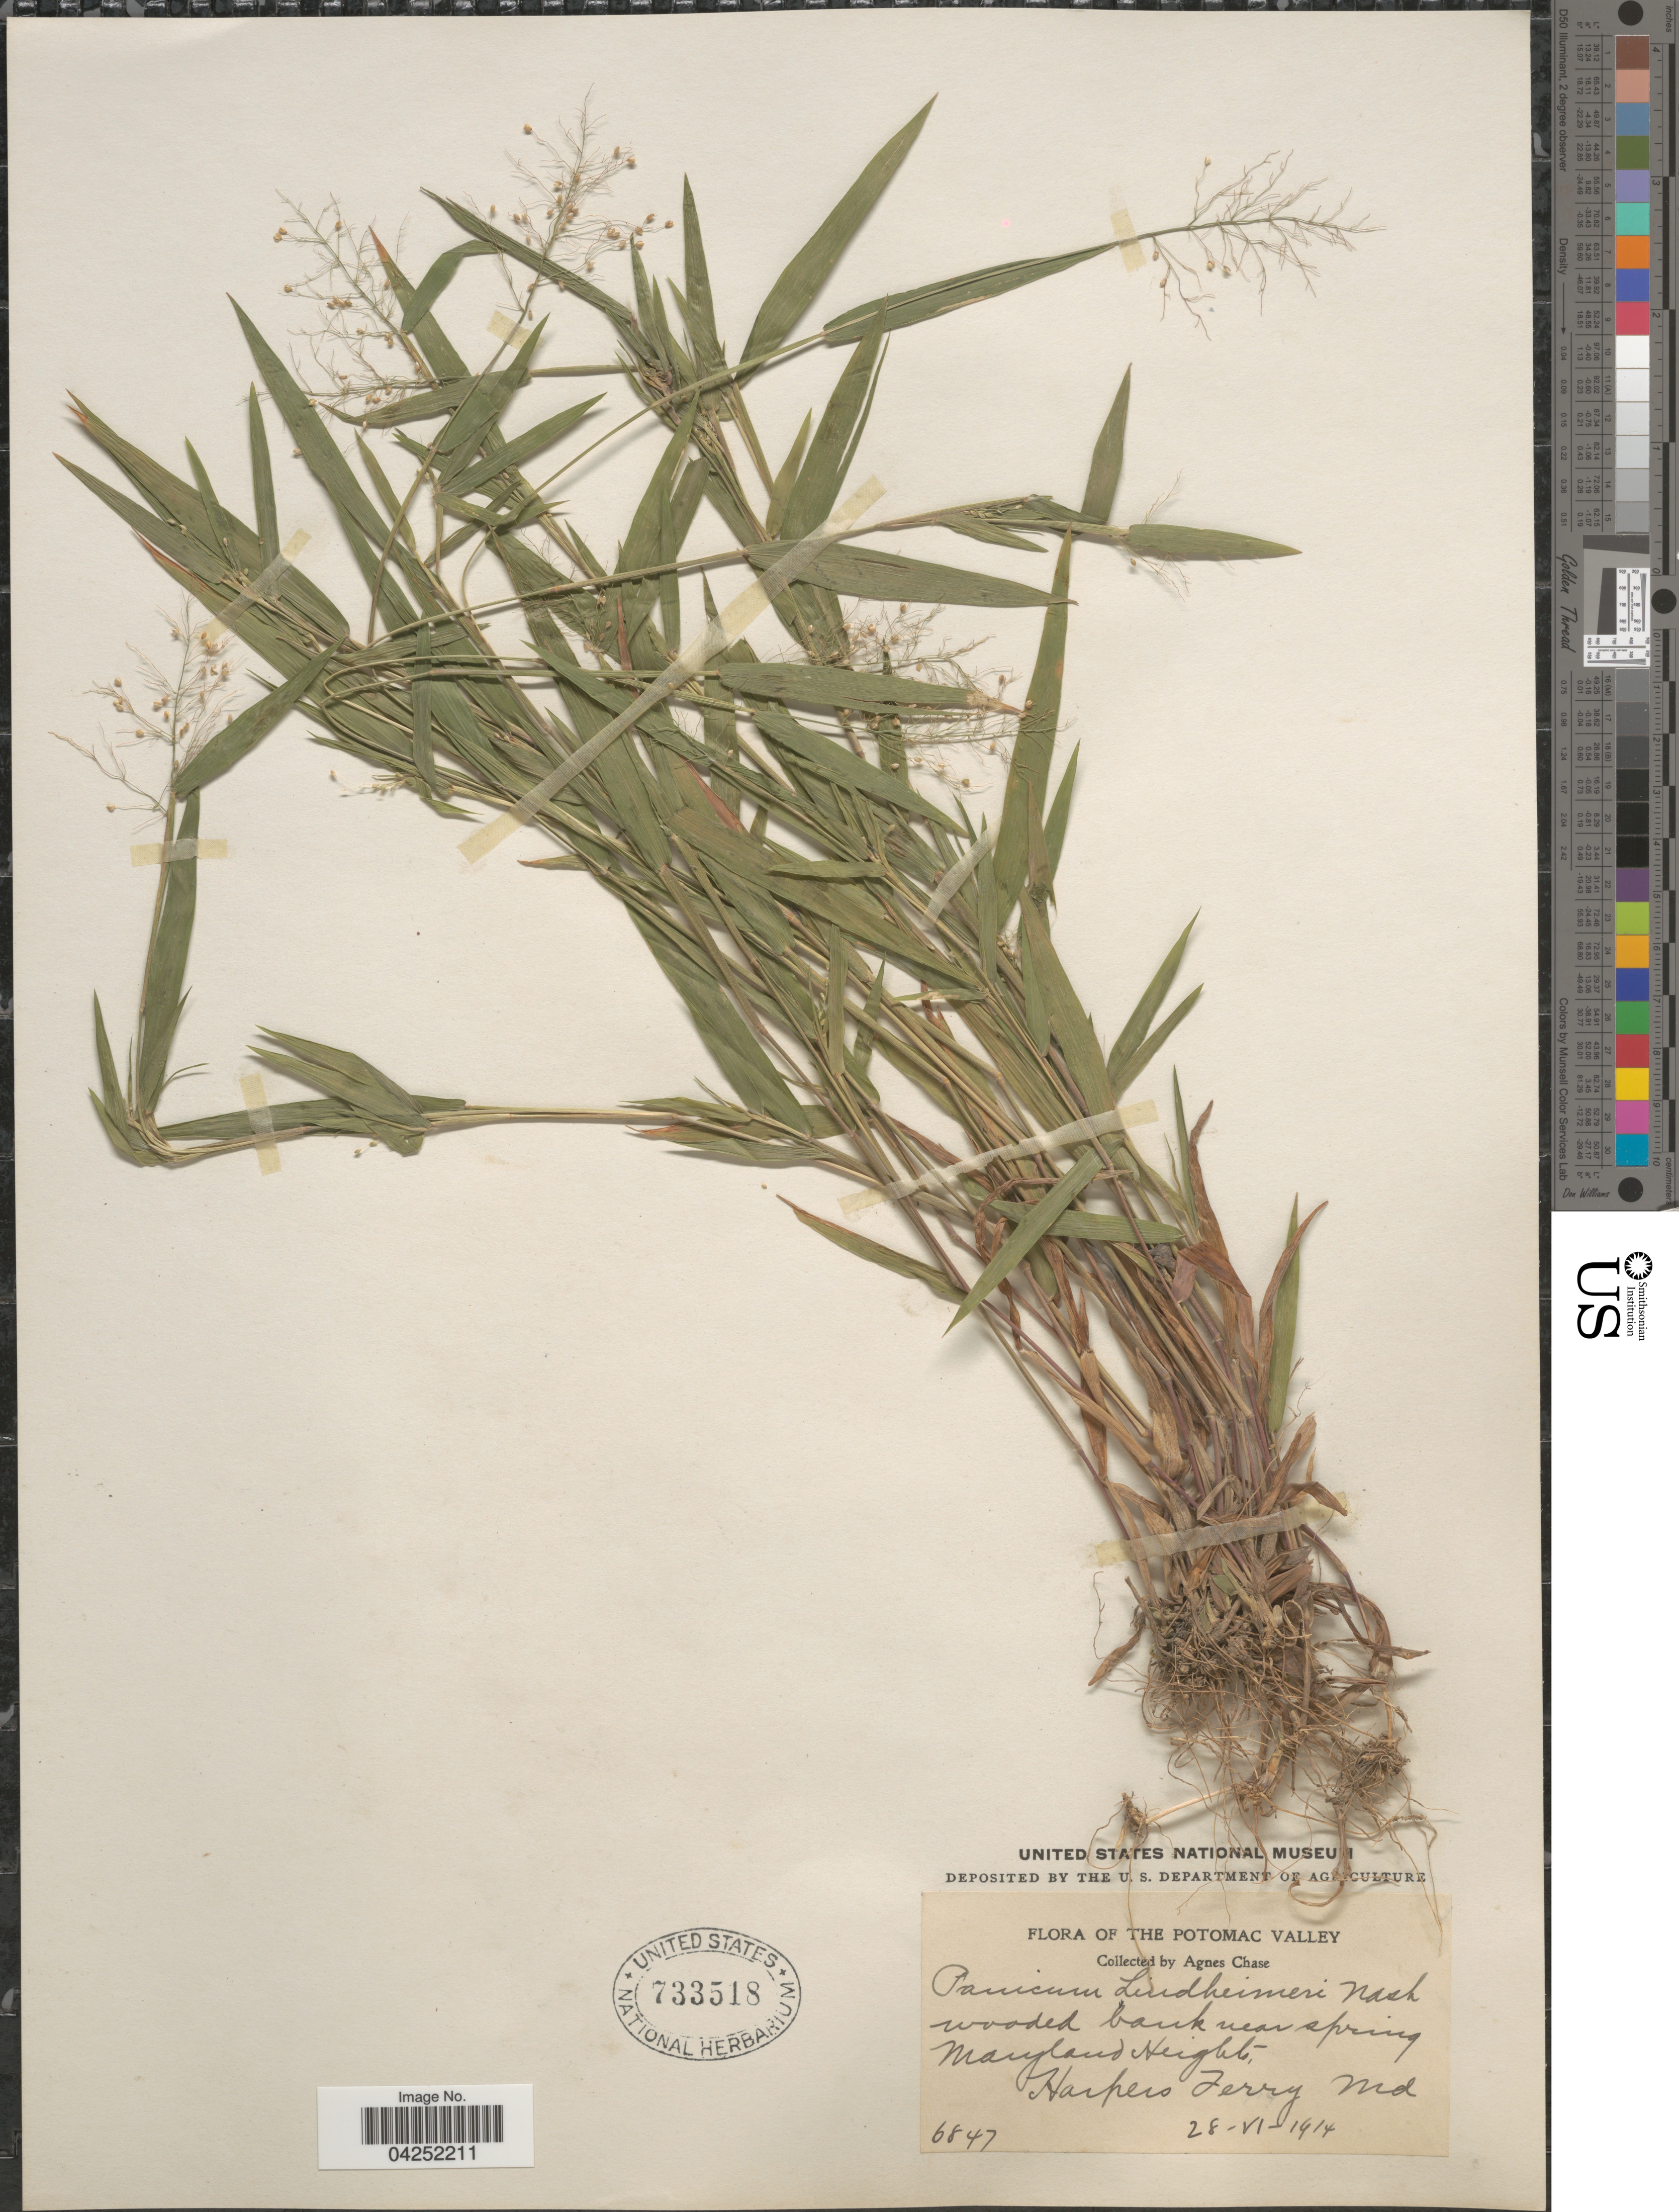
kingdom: Plantae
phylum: Tracheophyta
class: Liliopsida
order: Poales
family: Poaceae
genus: Dichanthelium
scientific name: Dichanthelium acuminatum var. lindheimeri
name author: (Nash) Gould & C.A. Clark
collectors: A. Chase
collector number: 6847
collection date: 1914-06-28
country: United States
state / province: Maryland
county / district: Washington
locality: The Potomac Valley. Wooded bank near spring Maryland Heights, Harpers Ferry.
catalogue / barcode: US 733518